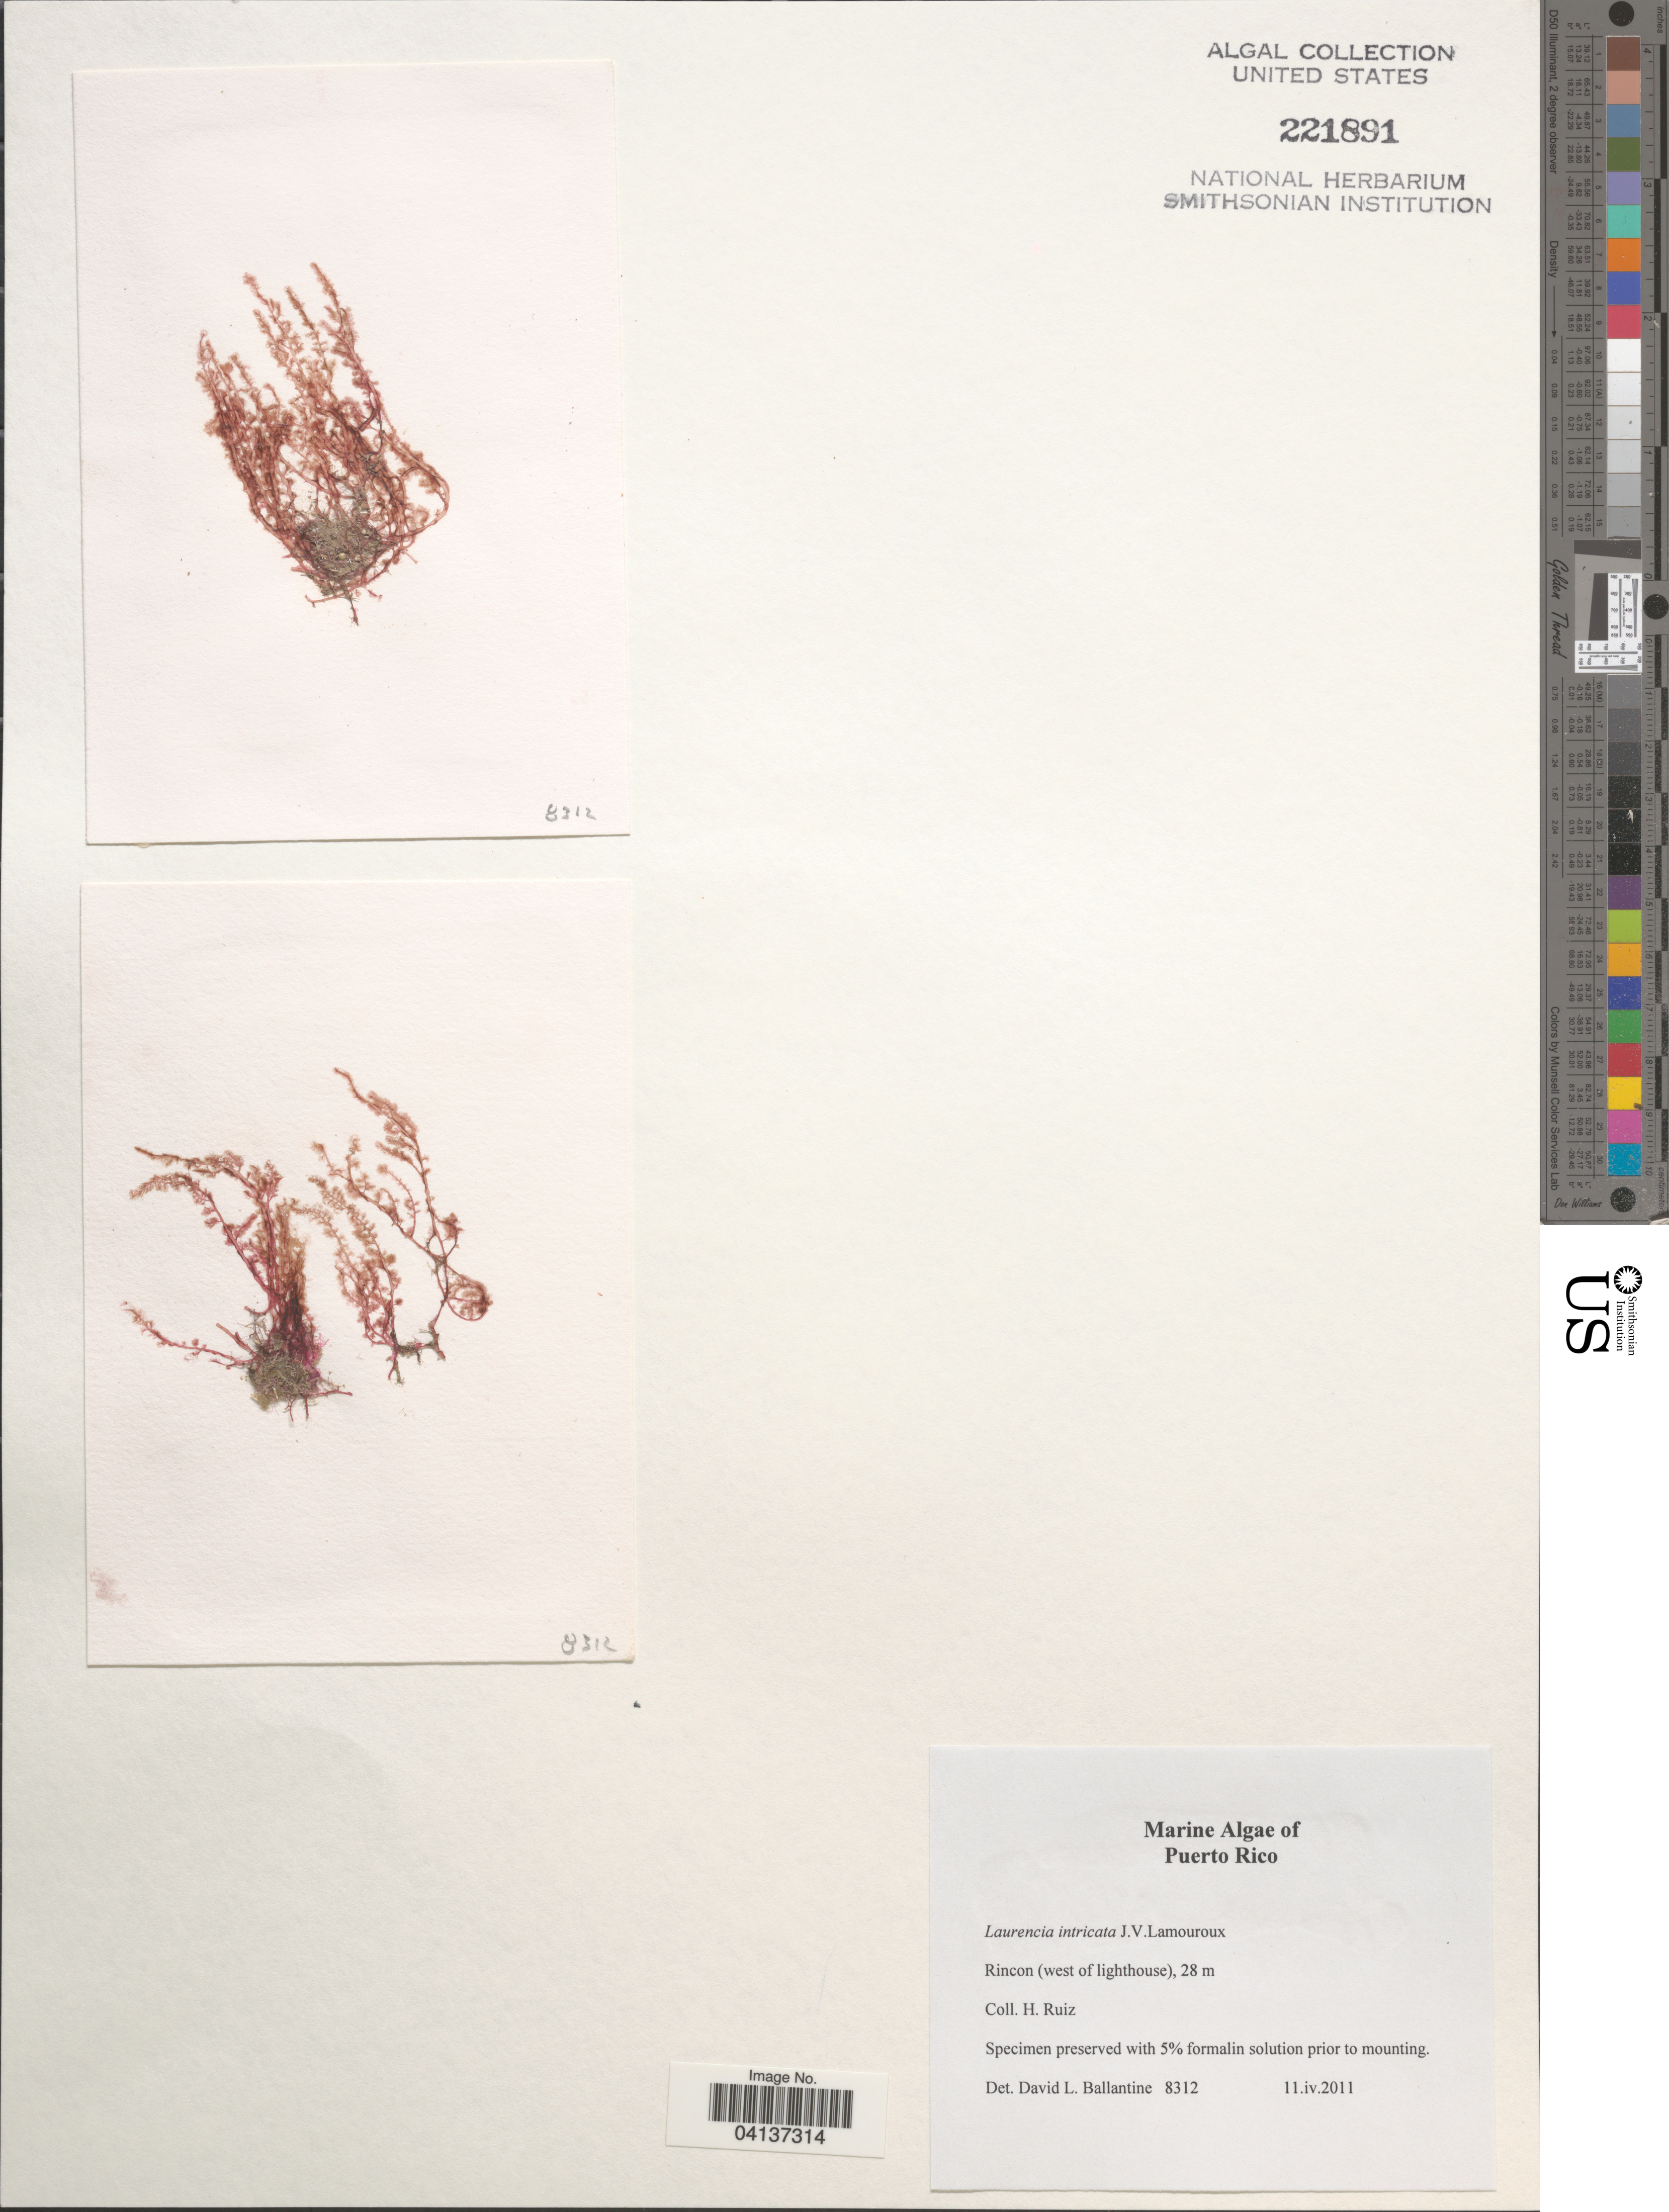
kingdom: Plantae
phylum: Rhodophyta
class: Florideophyceae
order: Ceramiales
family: Rhodomelaceae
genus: Laurencia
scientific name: Laurencia intricata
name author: J.V.Lamouroux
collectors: H. Ruiz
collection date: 2011-04-11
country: Puerto Rico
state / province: Rincón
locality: (West of lighthouse).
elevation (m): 28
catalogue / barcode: US 221891